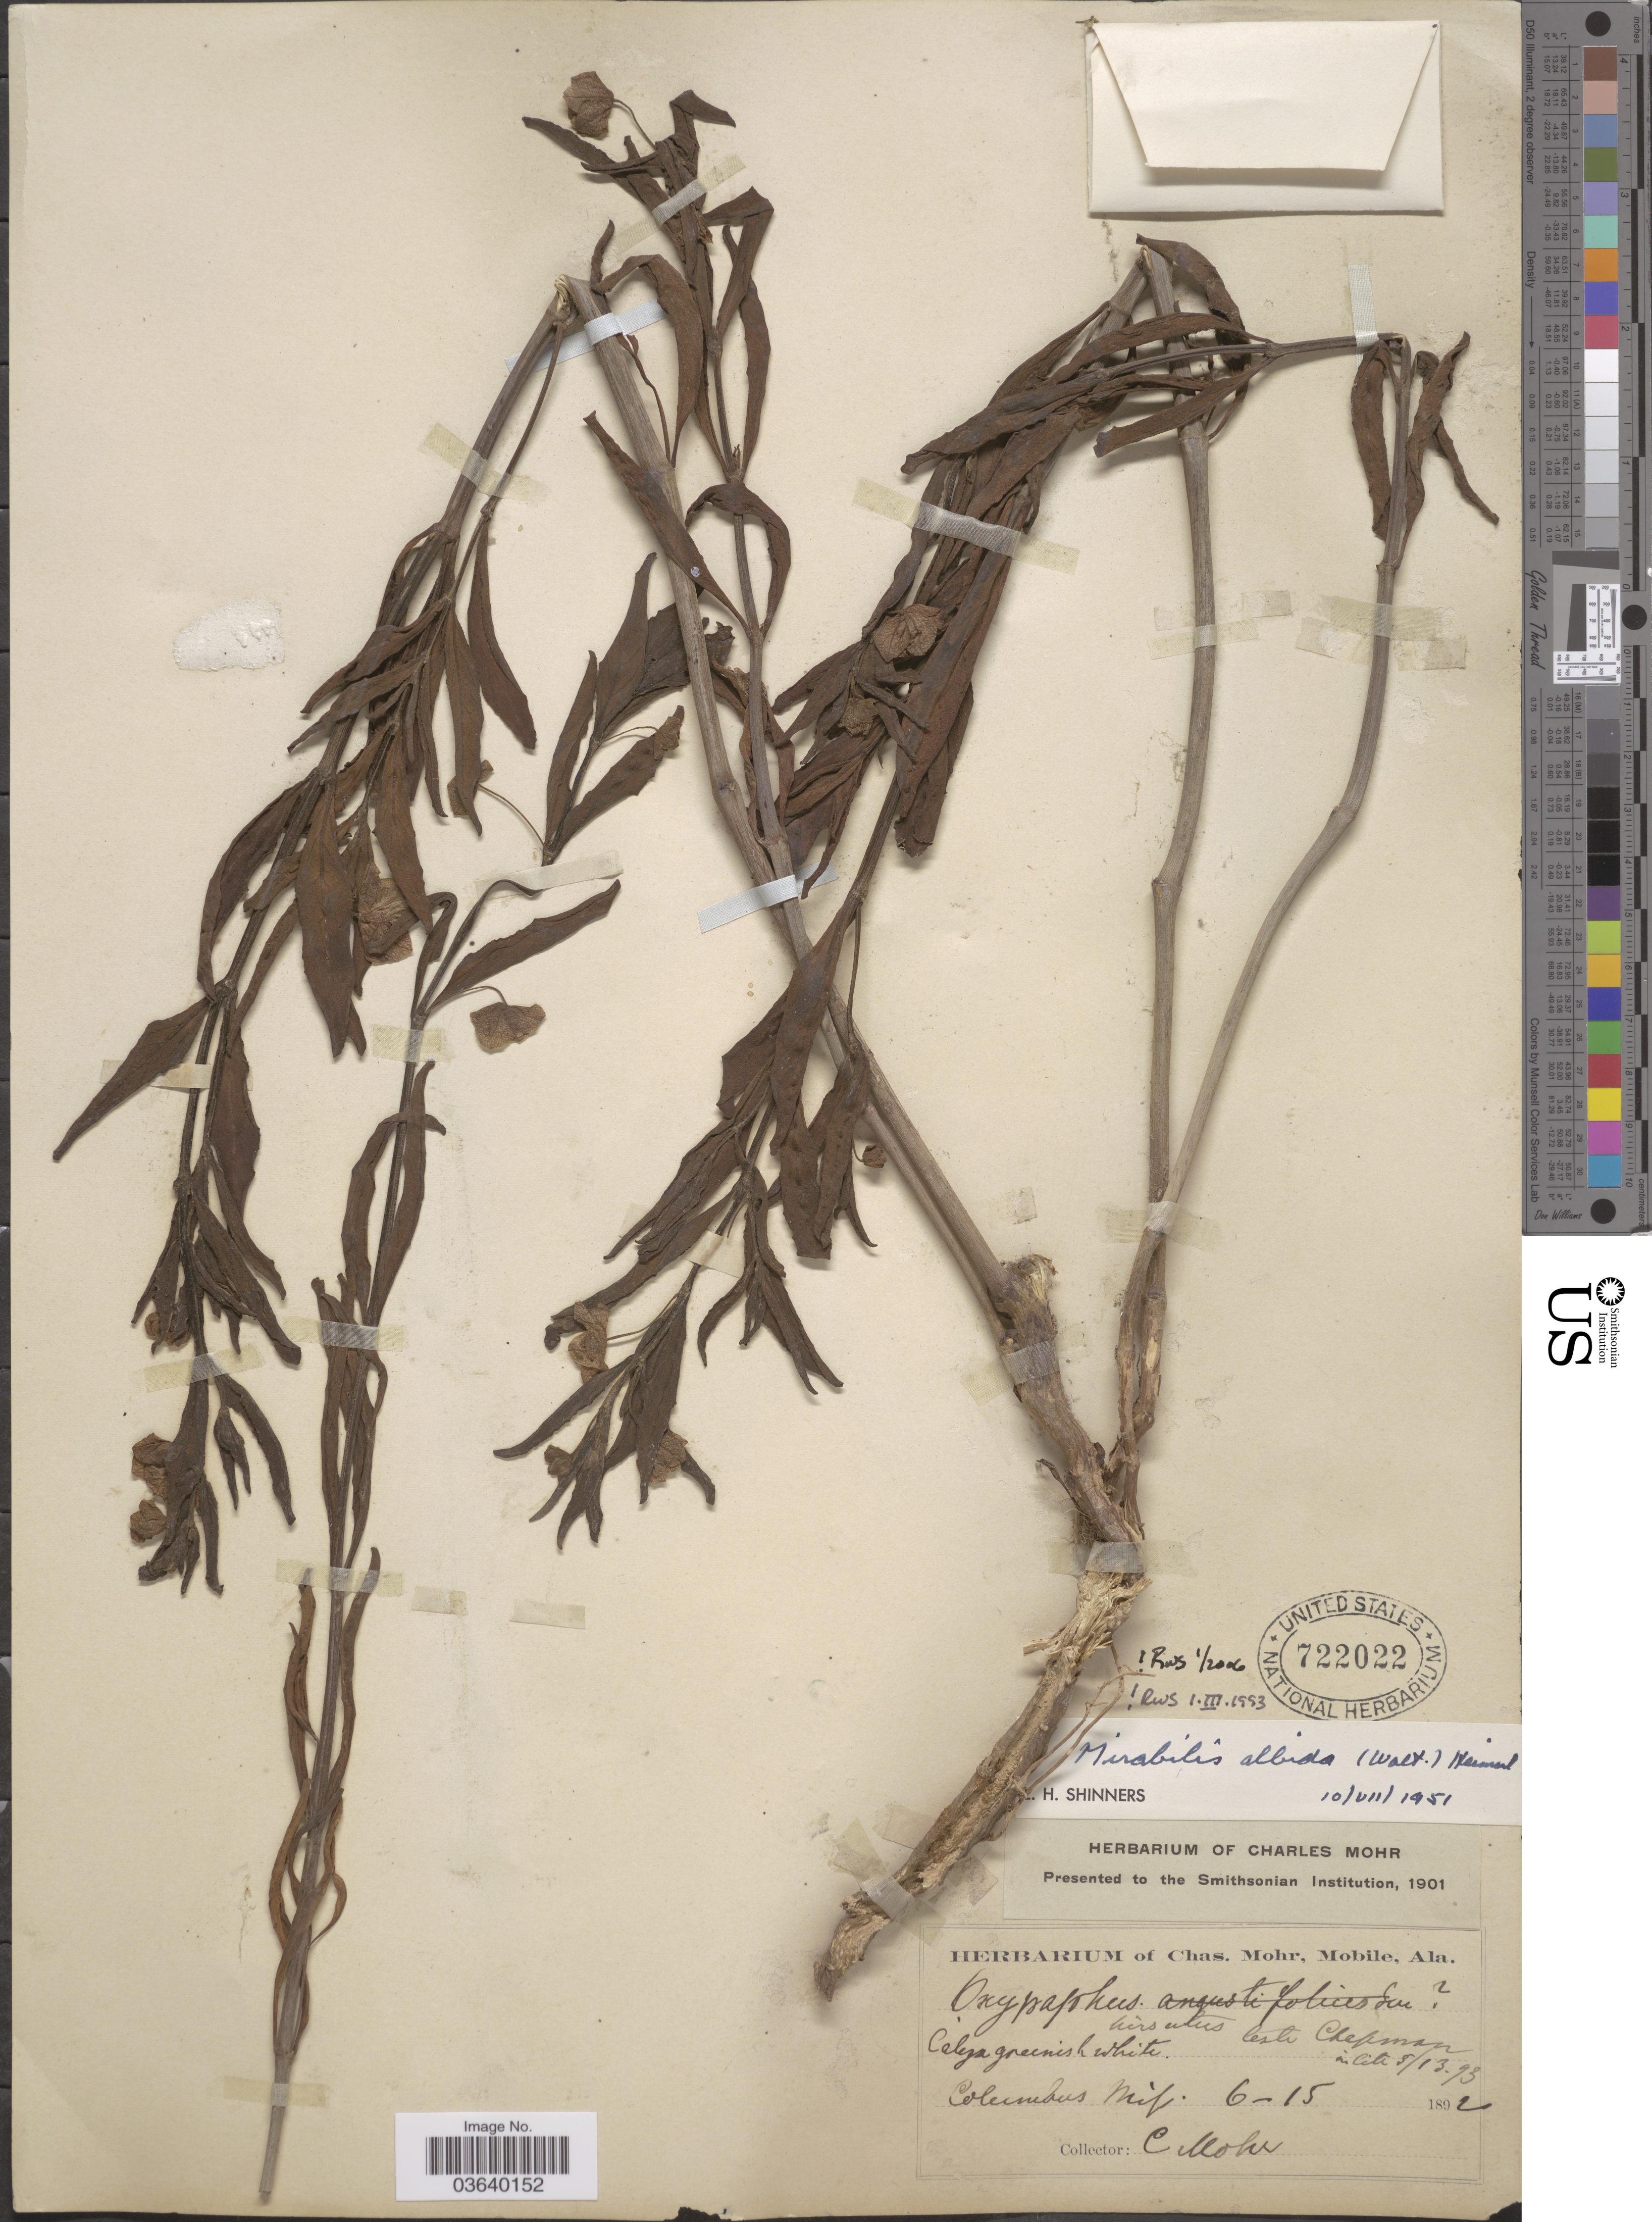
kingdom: Plantae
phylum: Tracheophyta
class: Magnoliopsida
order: Caryophyllales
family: Nyctaginaceae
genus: Mirabilis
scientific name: Mirabilis albida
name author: (Walter) Heimerl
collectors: Mohr, C. T. (herbarium)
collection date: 1892-06-15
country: United States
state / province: Mississippi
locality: Columbus.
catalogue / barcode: US 722022